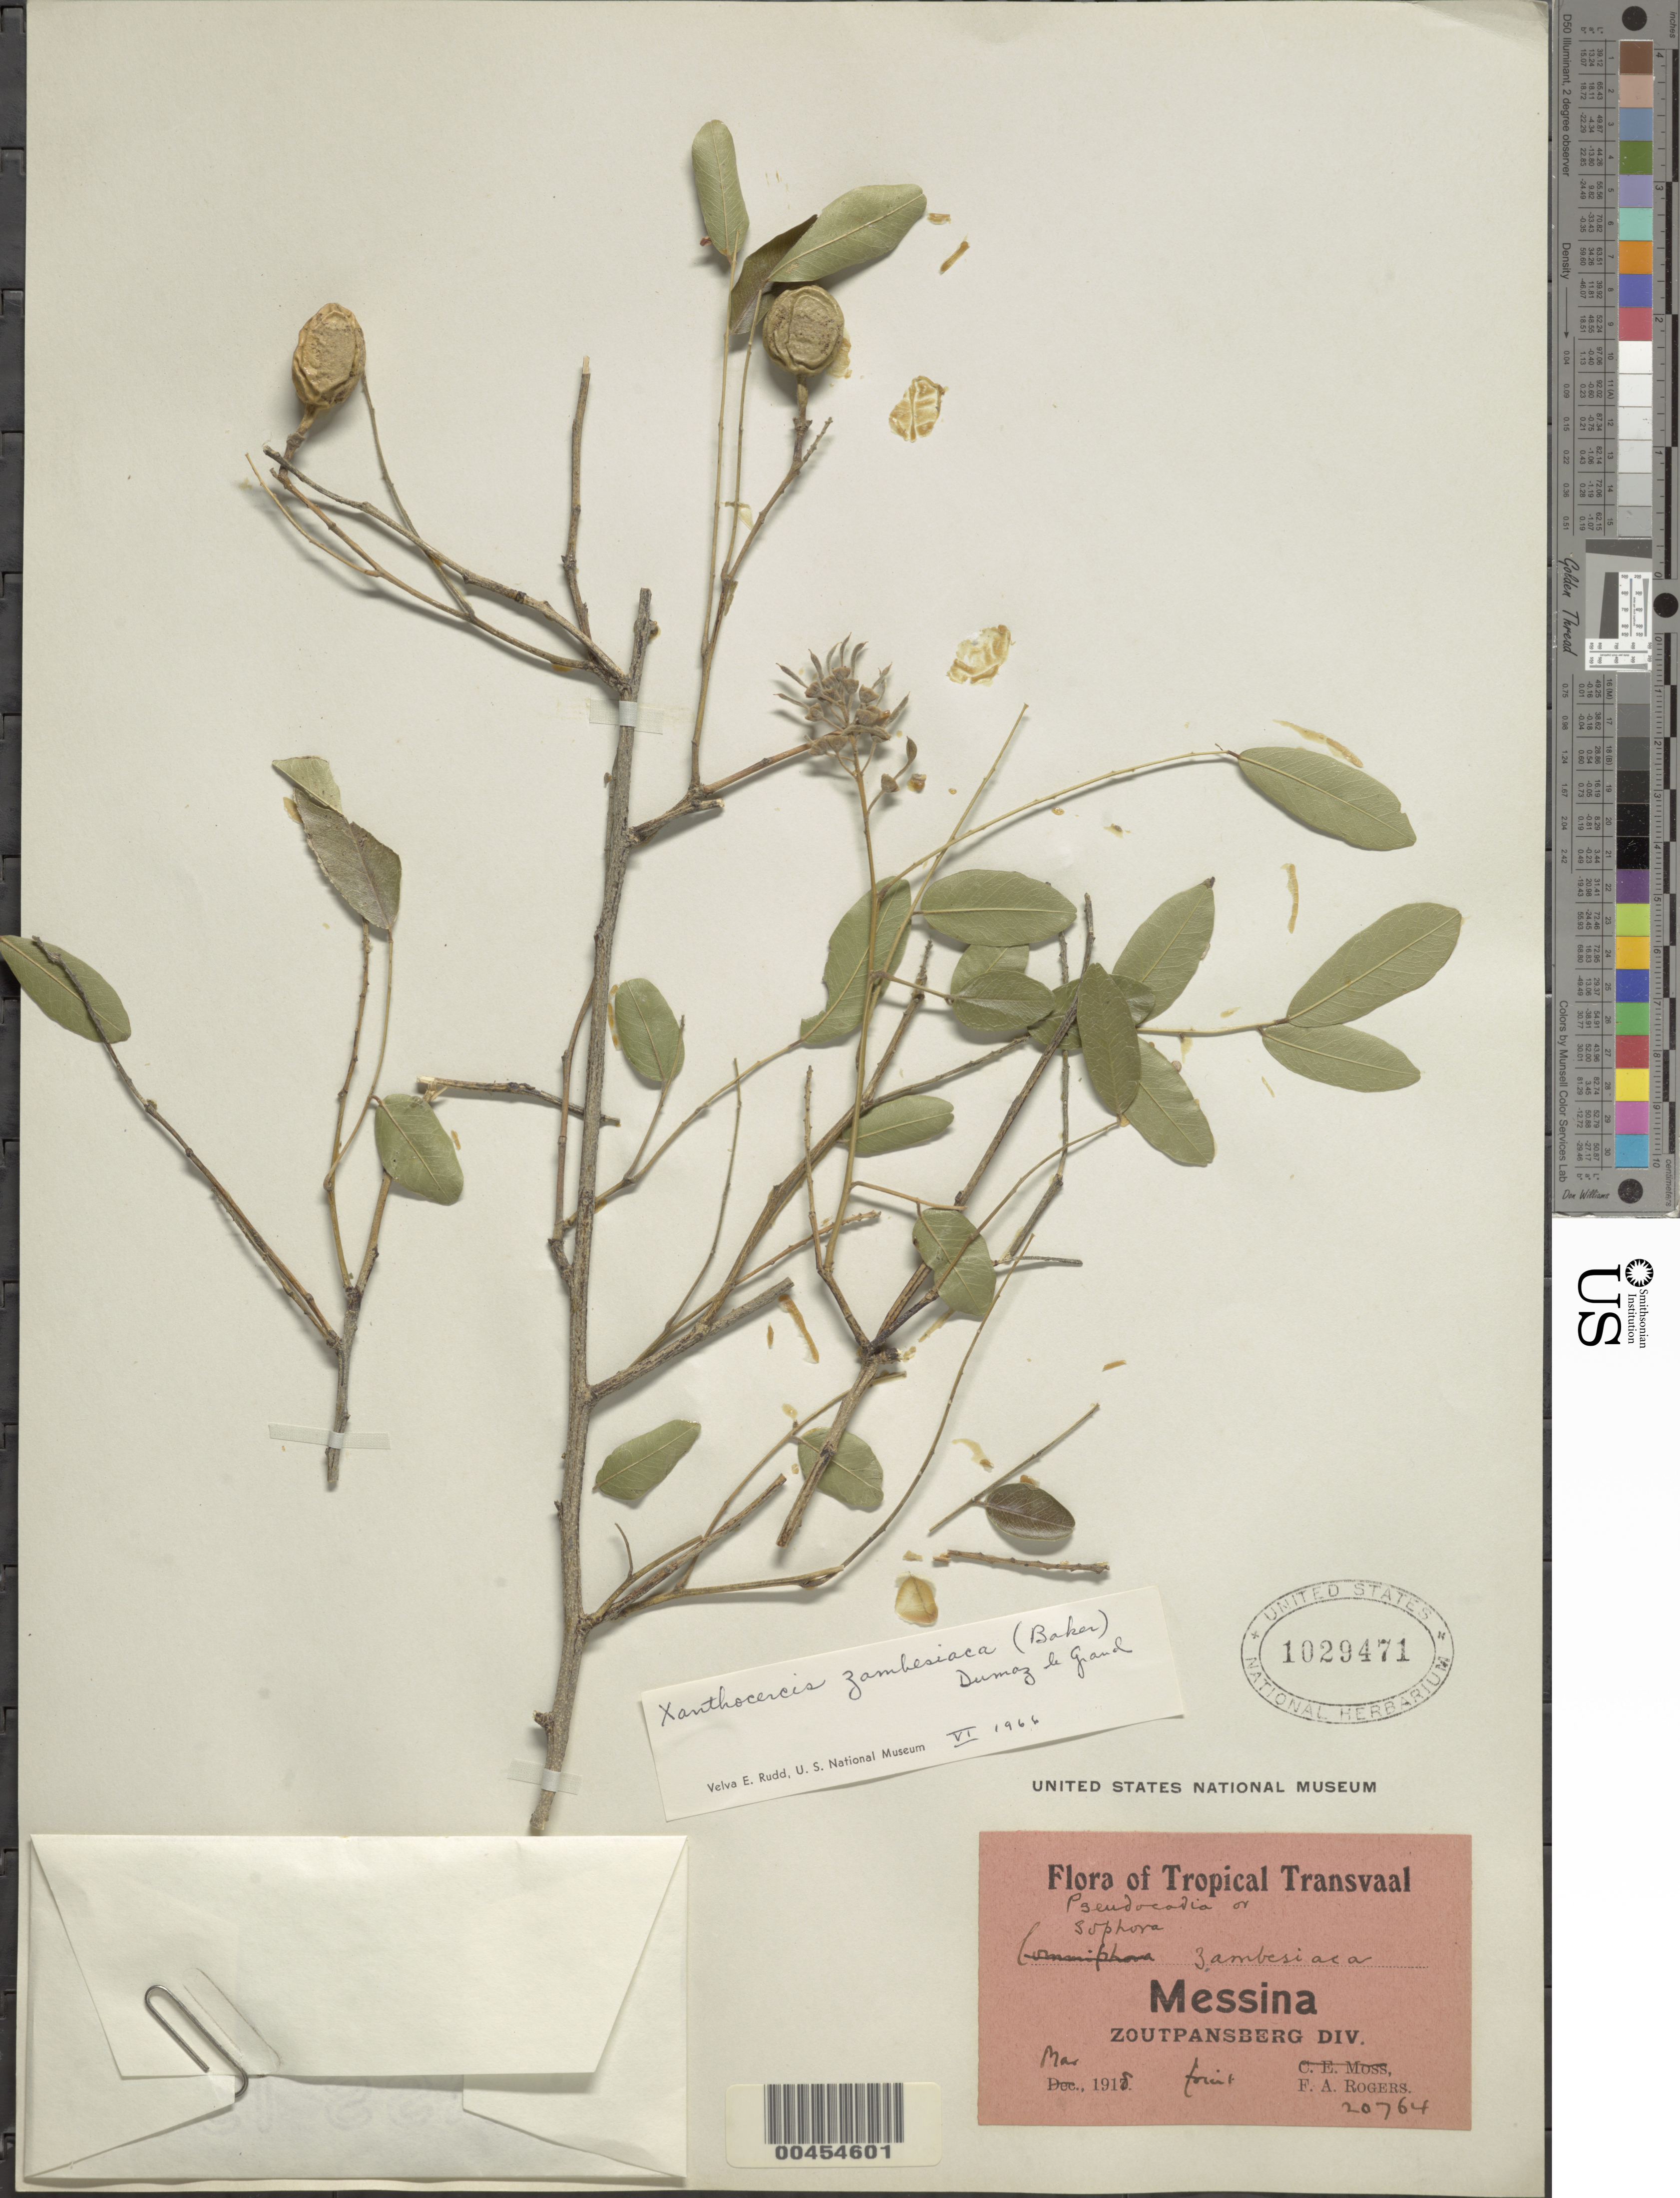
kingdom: Plantae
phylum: Tracheophyta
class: Magnoliopsida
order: Fabales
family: Fabaceae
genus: Xanthocercis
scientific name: Xanthocercis zambesiaca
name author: (Baker) Dumez Le Grand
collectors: F. A. Rogers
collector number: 20764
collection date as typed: Mar 1918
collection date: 1918-03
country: South Africa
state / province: Limpopo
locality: Messina; zoutpansberg dist. Transvaal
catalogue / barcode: US 1029471